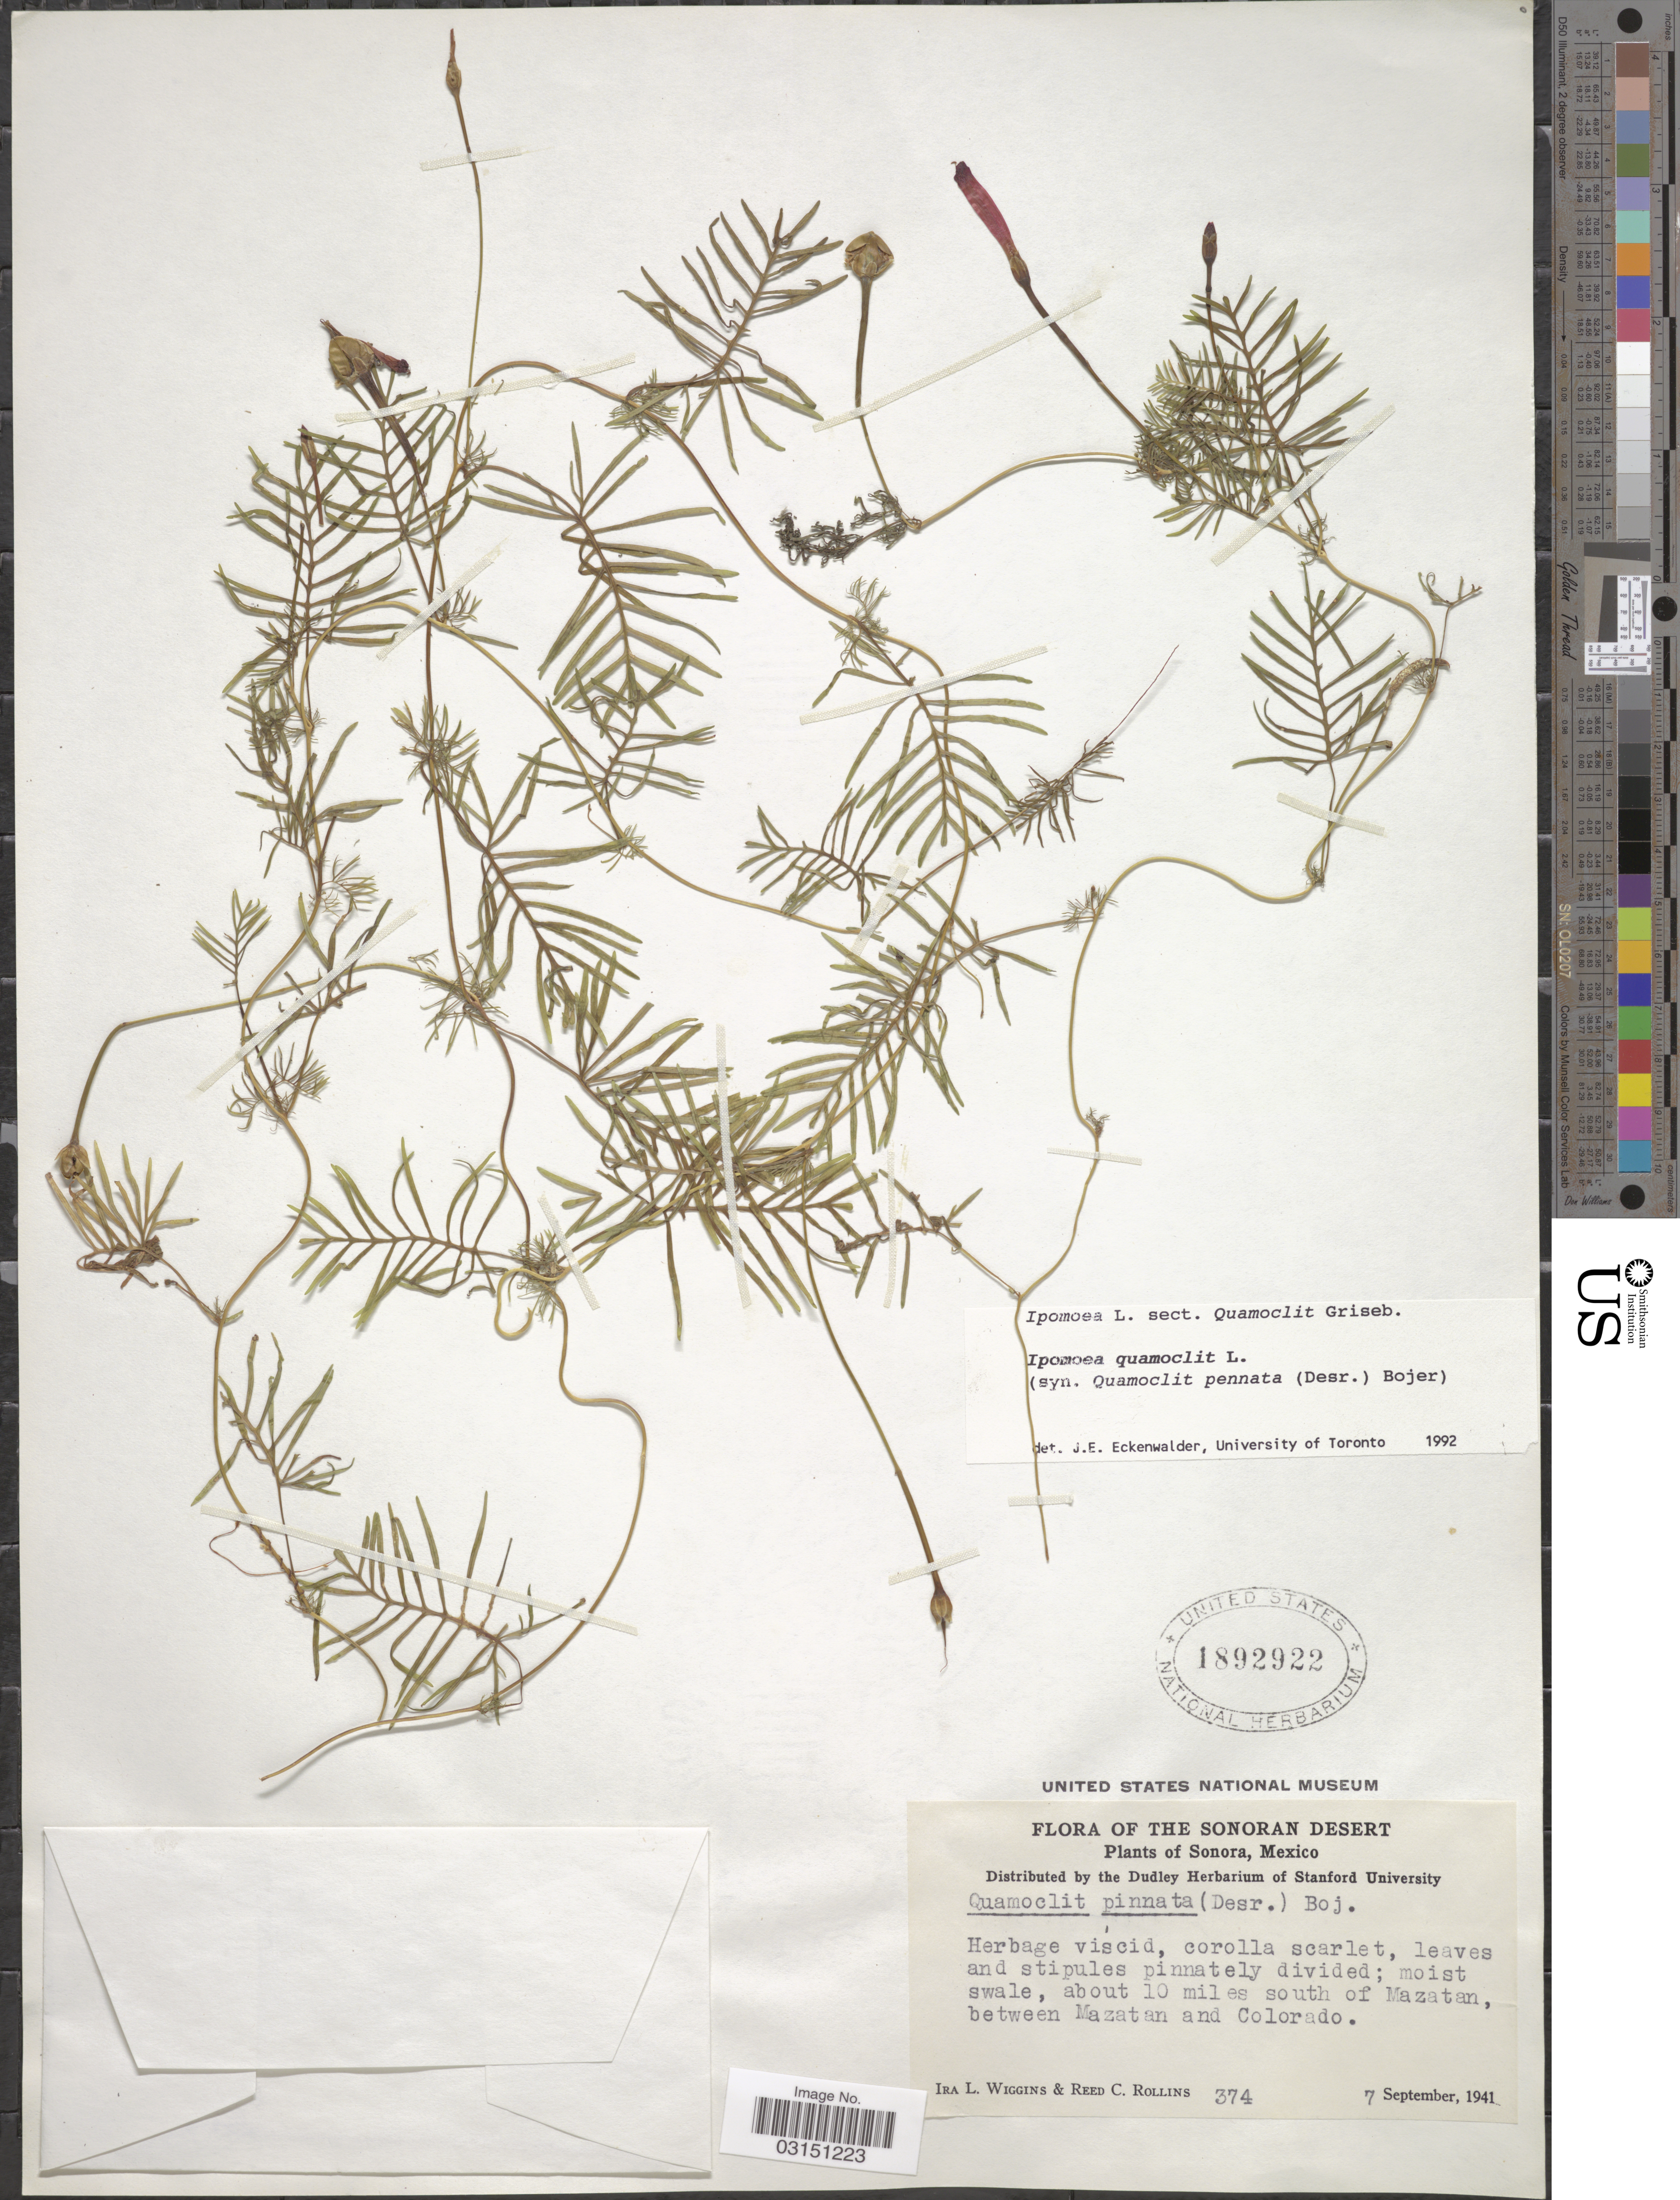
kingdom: Plantae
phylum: Tracheophyta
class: Magnoliopsida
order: Solanales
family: Convolvulaceae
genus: Ipomoea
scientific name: Ipomoea quamoclit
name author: L.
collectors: I. L. Wiggins & R. C. Rollins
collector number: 374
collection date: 1941-09-07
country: Mexico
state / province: Sonora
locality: The Sonoran Desert. Moist swale, about 10 miles south of Mazatan, between Mazatan and Colorado.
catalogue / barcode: US 1892922